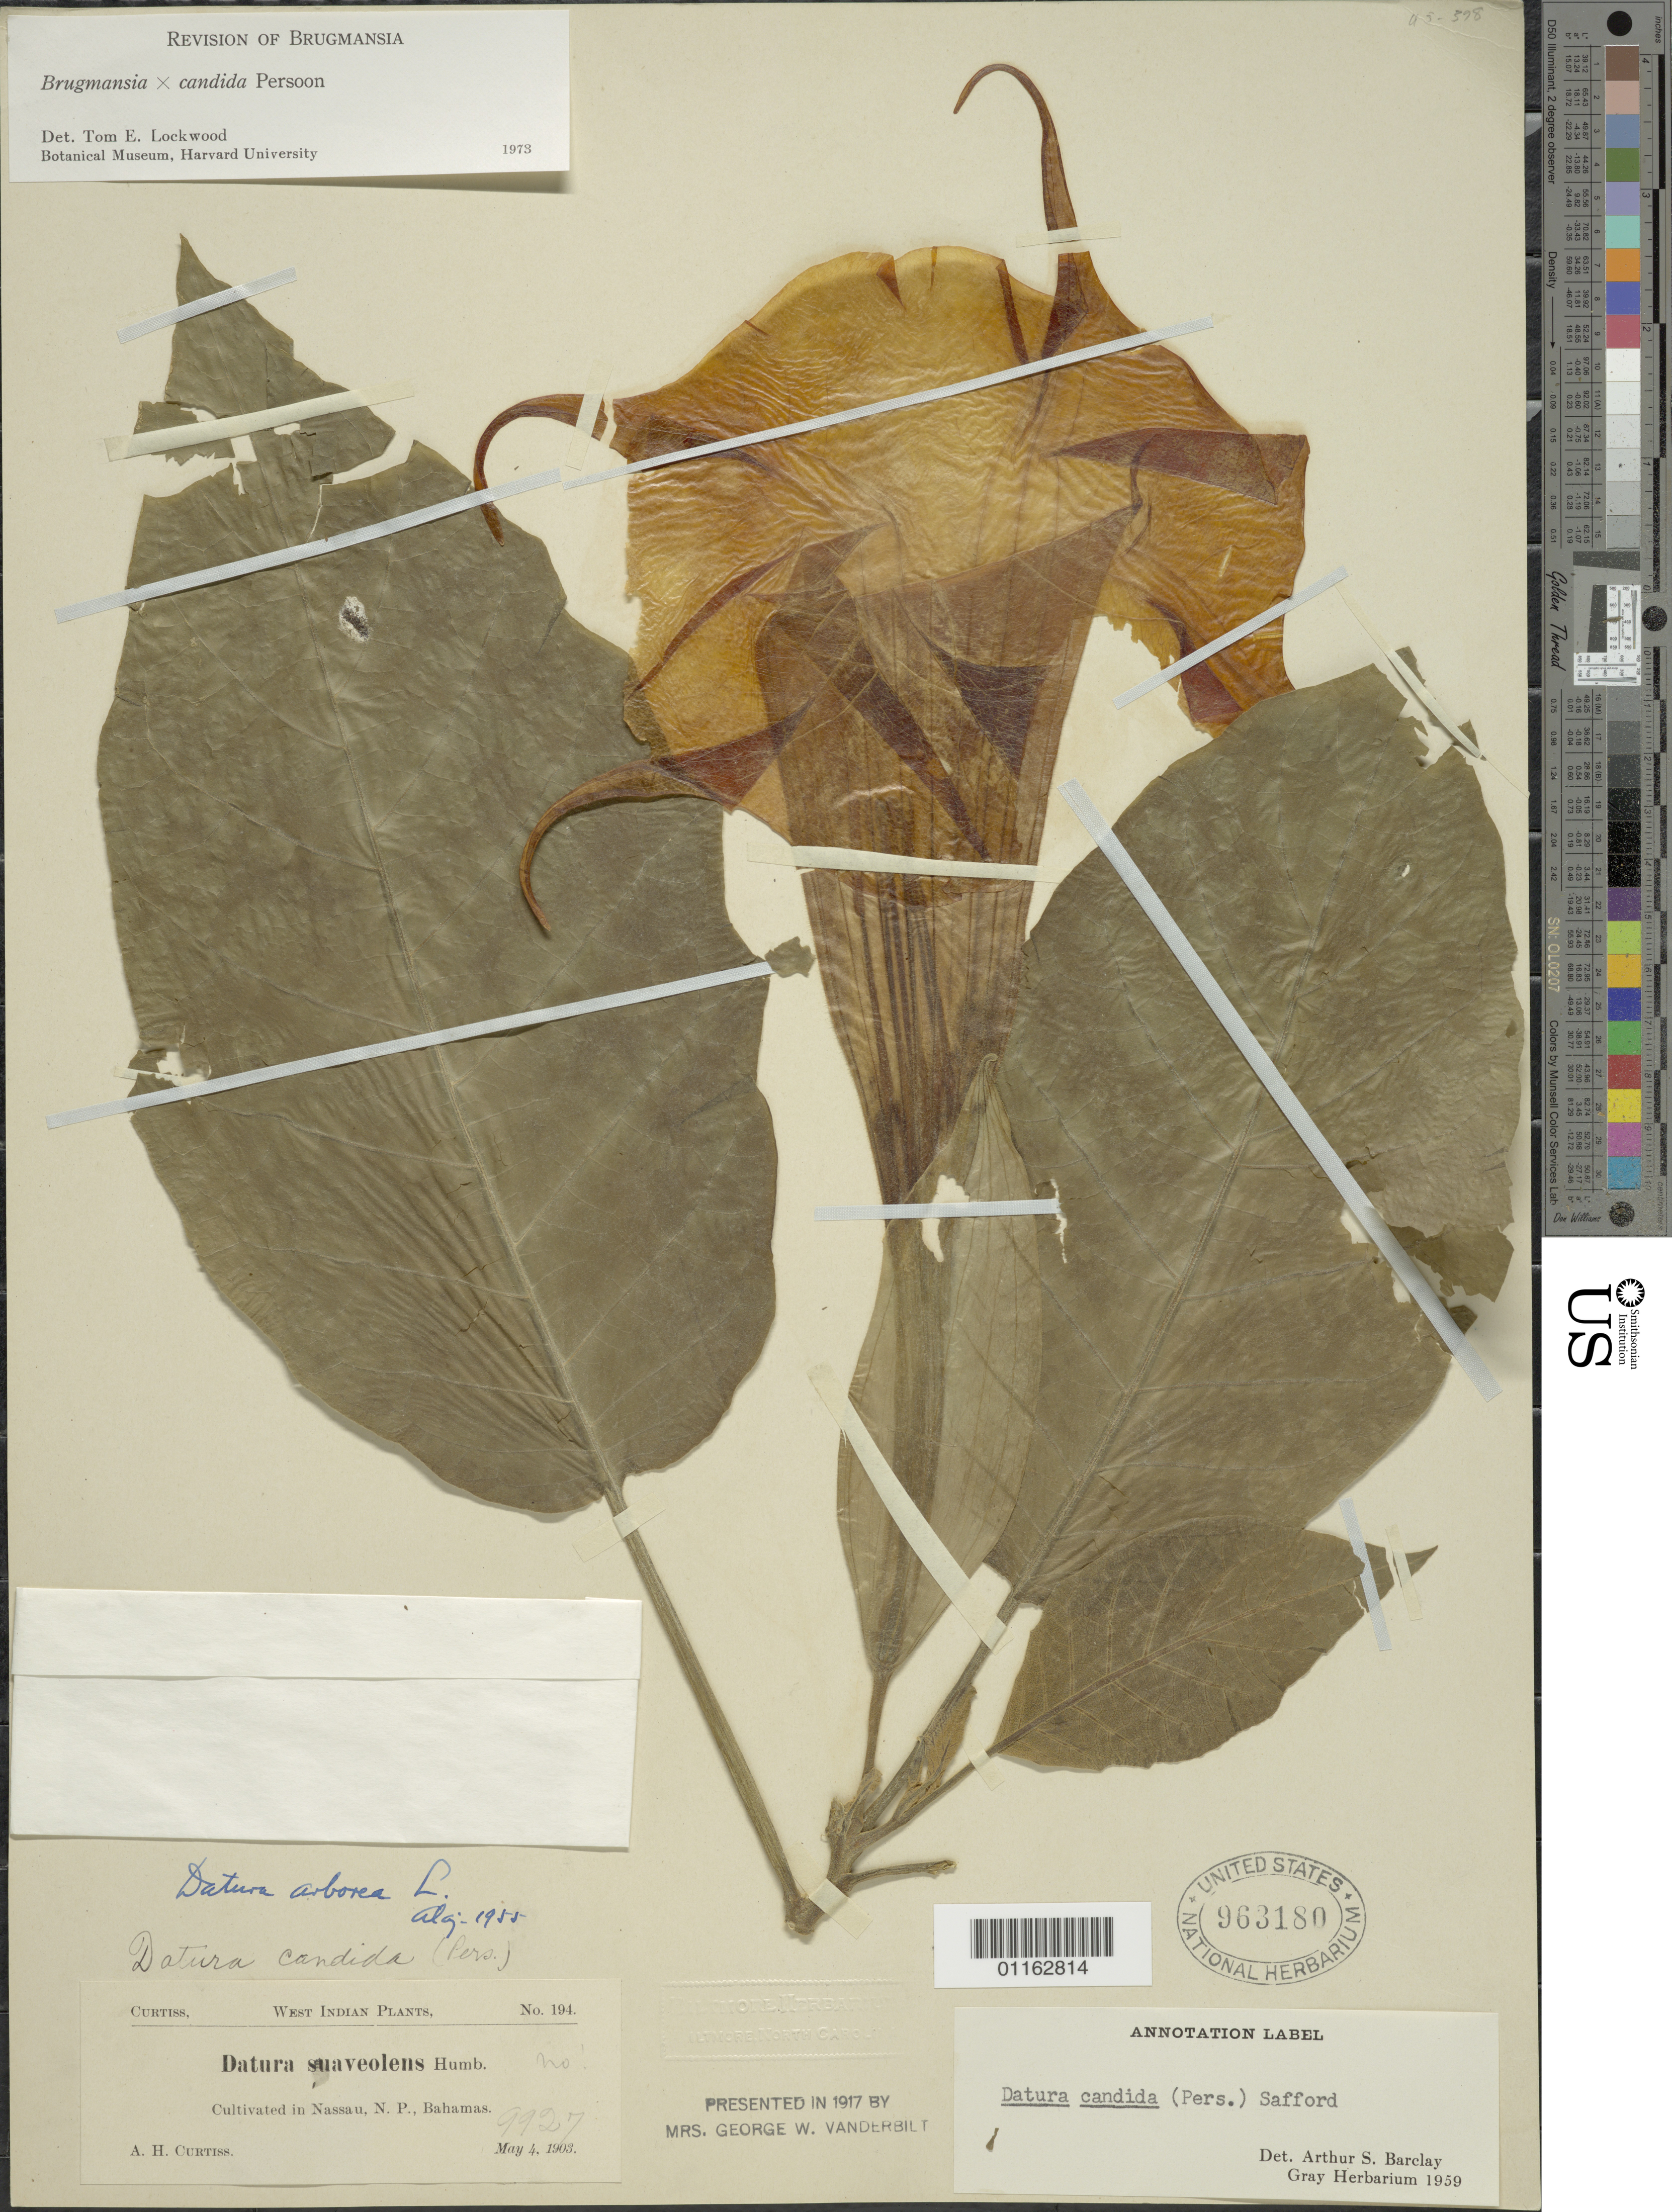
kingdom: Plantae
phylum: Tracheophyta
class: Magnoliopsida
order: Solanales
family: Solanaceae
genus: Brugmansia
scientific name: Brugmansia x candida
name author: Pers.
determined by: Lockwood, T. E.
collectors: A. H. Curtiss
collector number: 194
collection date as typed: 04 May 1903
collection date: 1903-05-04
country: Bahamas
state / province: New Providence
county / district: Nassau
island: New Providence I.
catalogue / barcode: US 963180